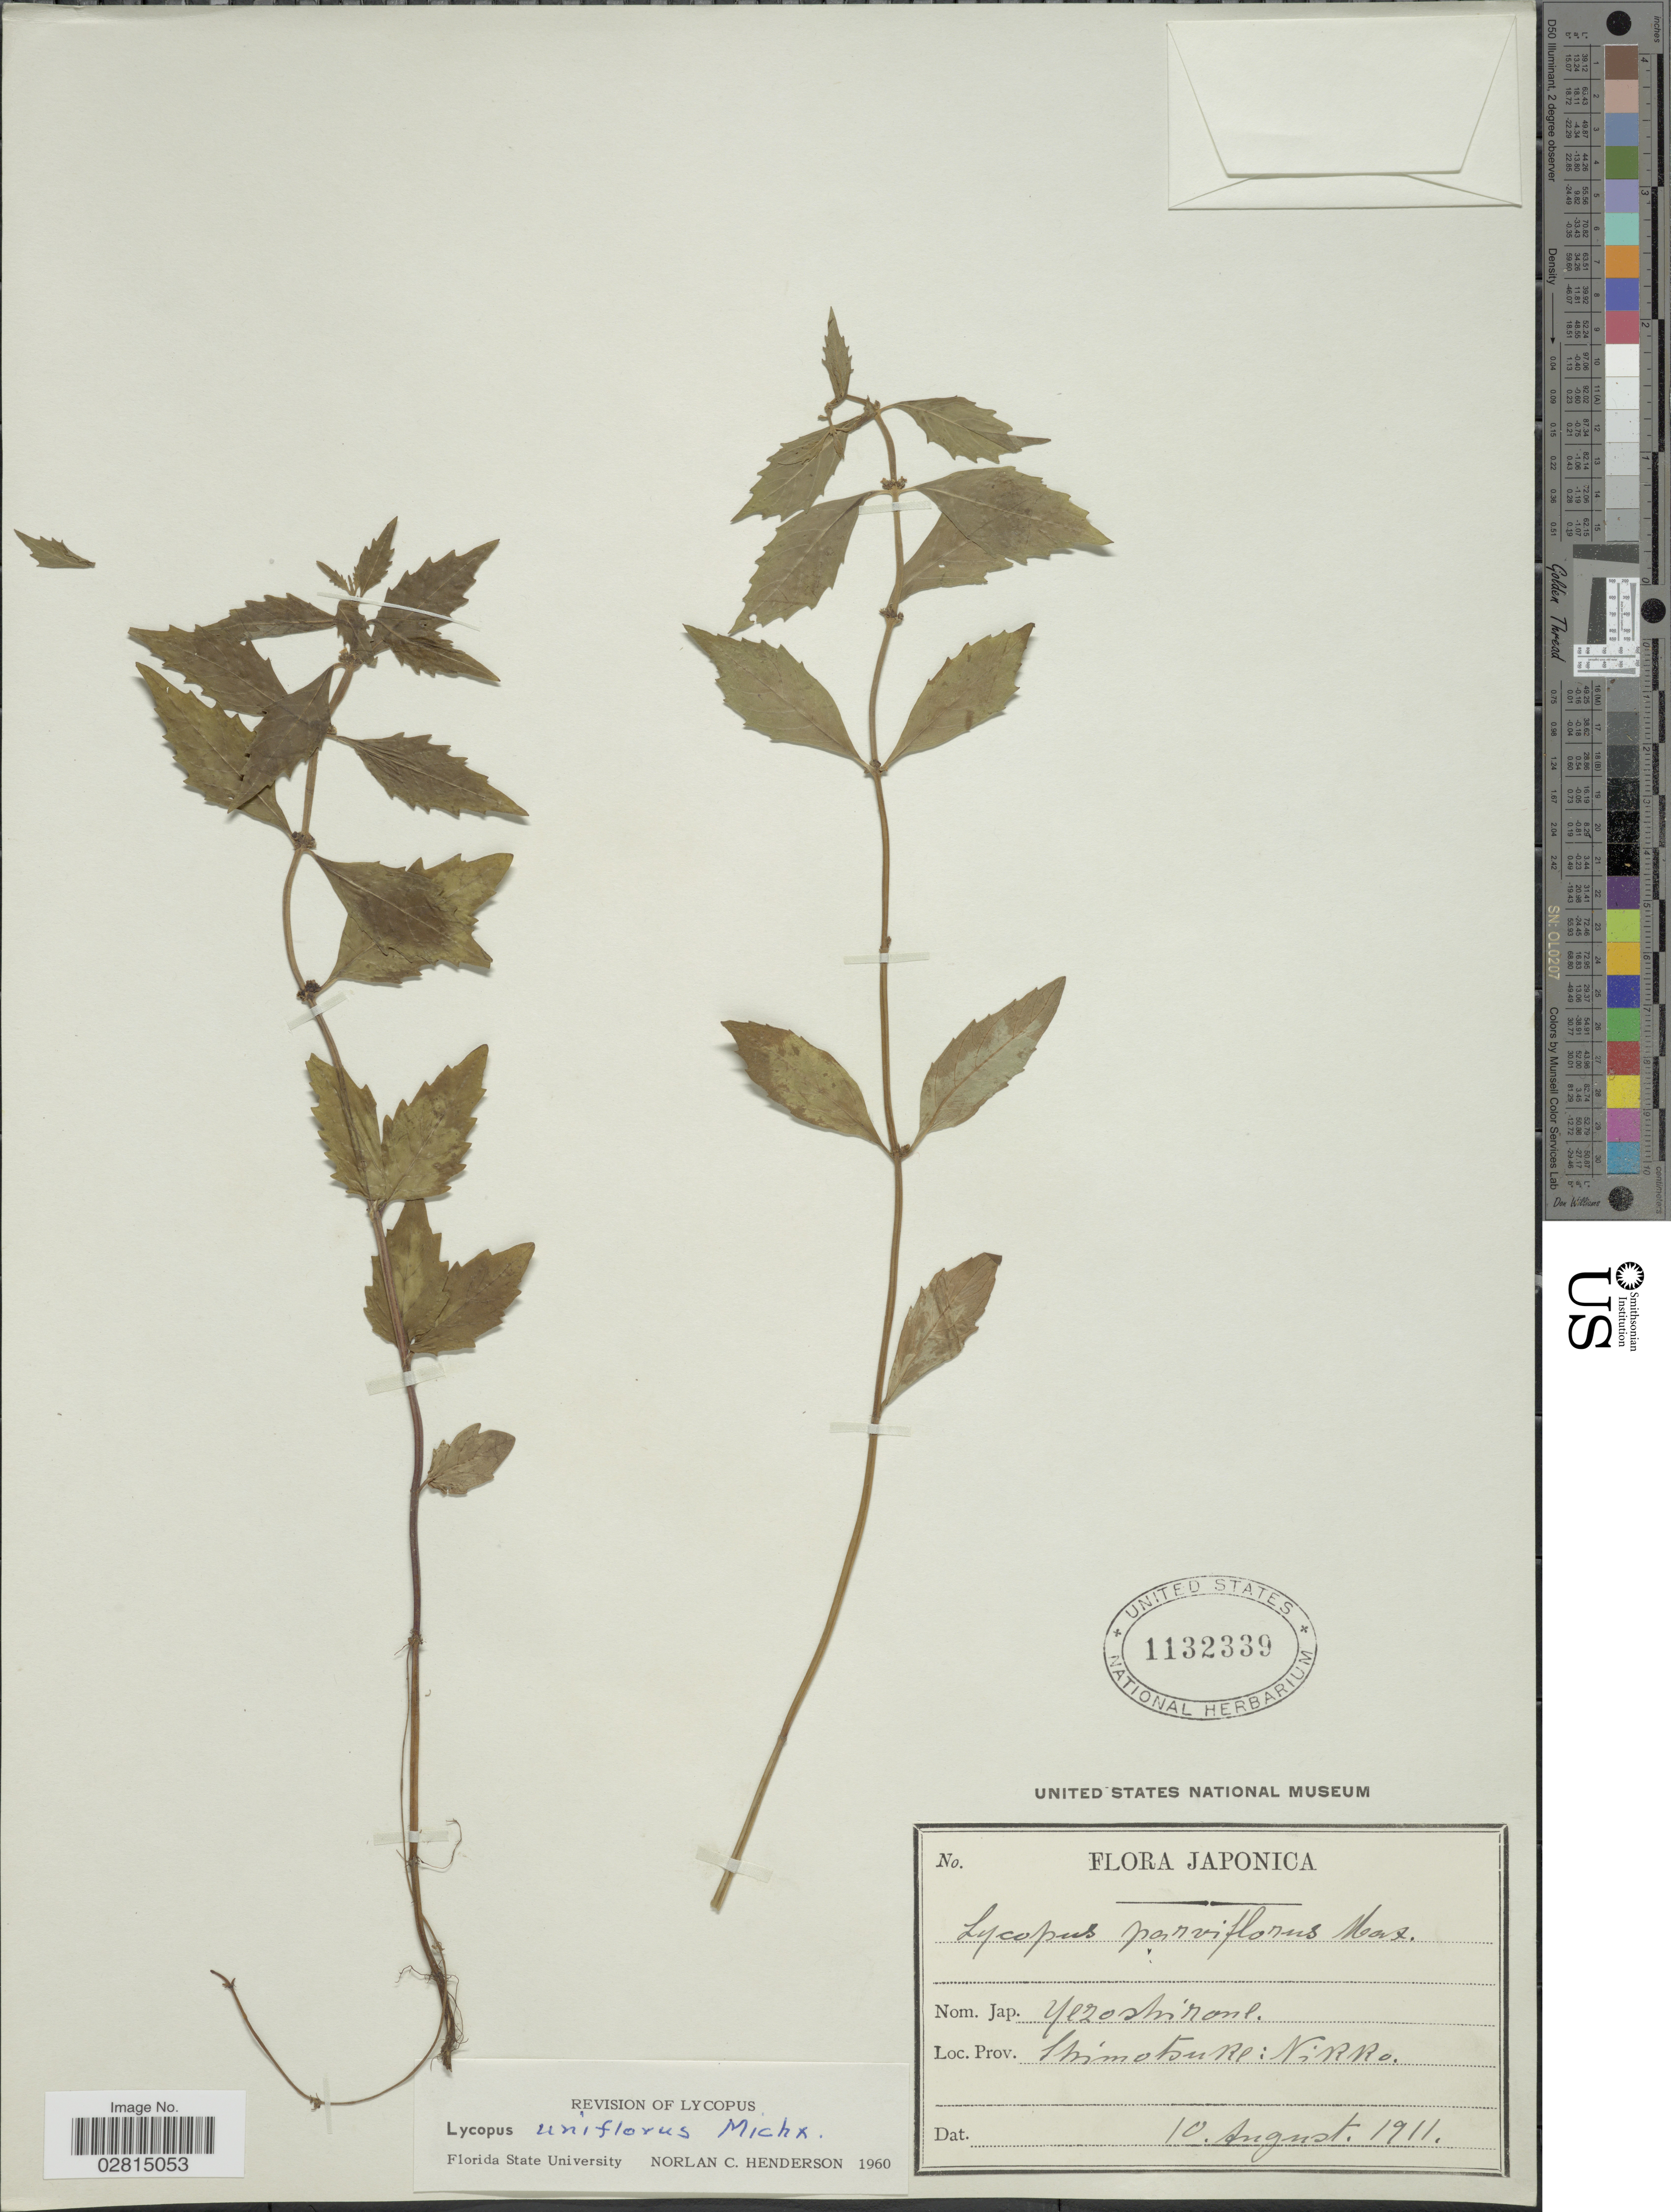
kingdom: Plantae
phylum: Tracheophyta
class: Magnoliopsida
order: Lamiales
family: Lamiaceae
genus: Lycopus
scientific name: Lycopus uniflorus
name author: Michx.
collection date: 1911-08-10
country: Japan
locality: Shimotsuke: Nikko.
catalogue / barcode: US 1132339